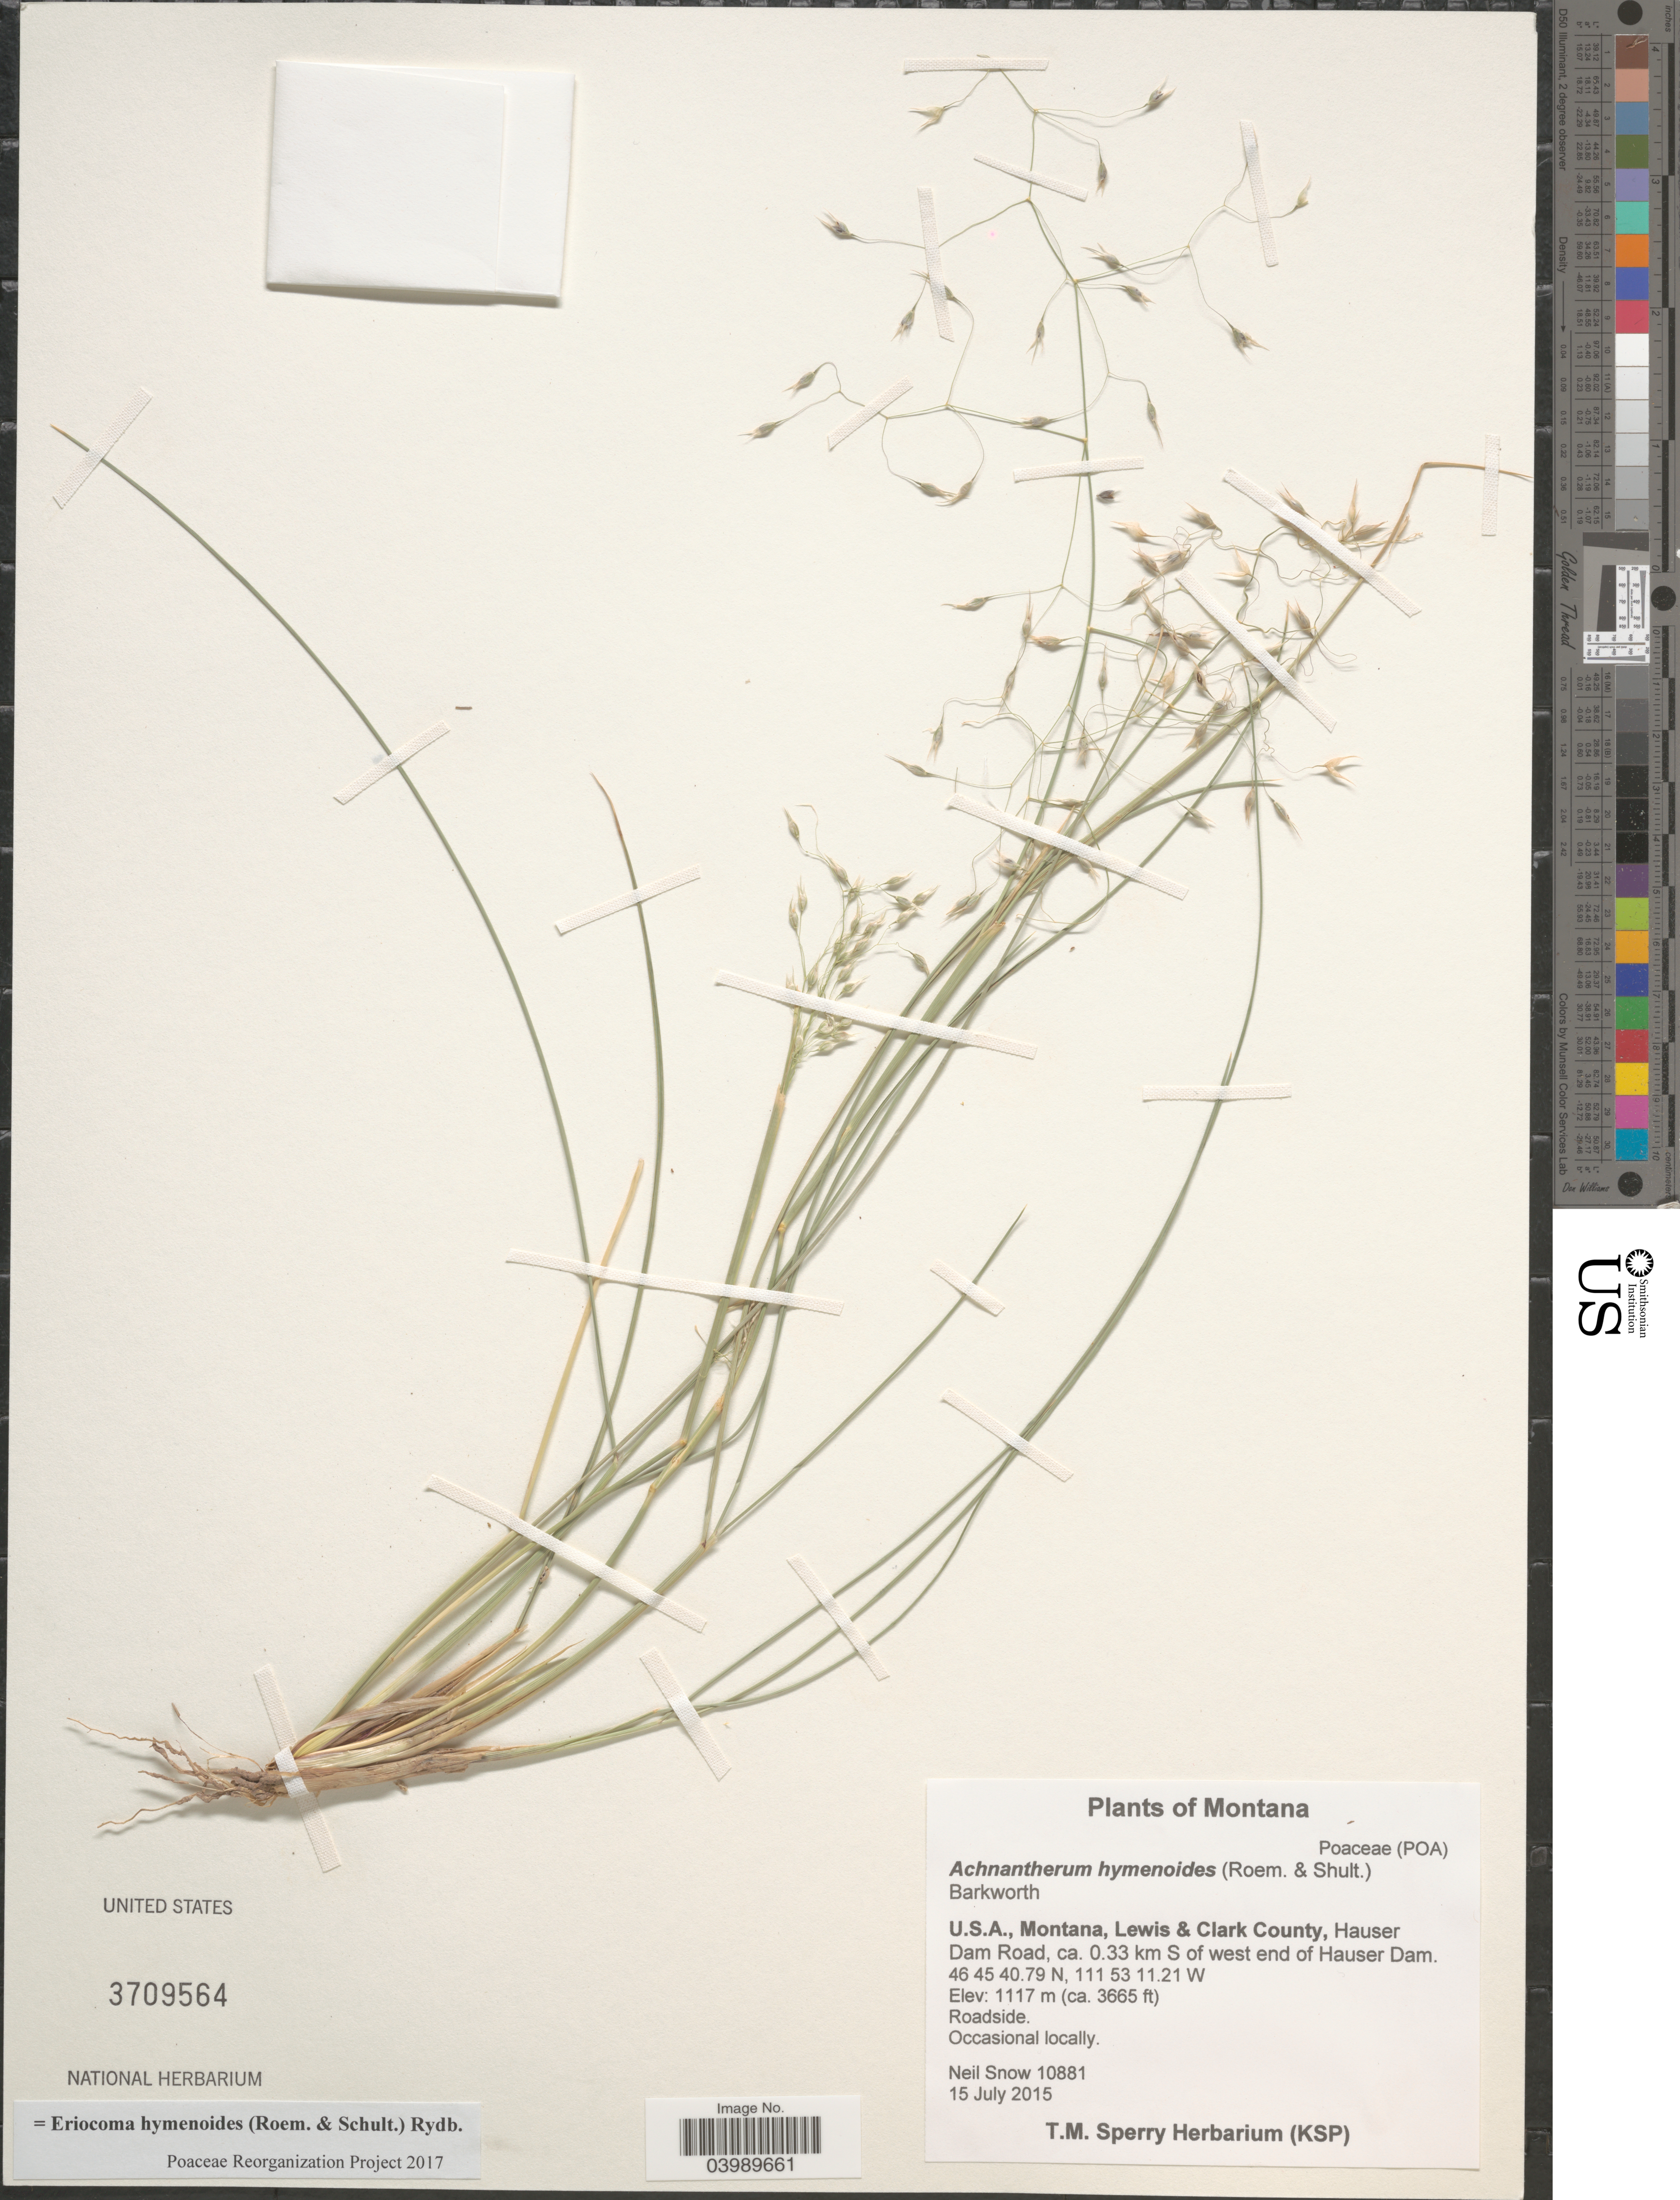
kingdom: Plantae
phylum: Tracheophyta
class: Liliopsida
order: Poales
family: Poaceae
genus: Eriocoma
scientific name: Eriocoma hymenoides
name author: (Roem. & Schult.) Rydb.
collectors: N. Snow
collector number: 10881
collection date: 2015-07-15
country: United States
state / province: Montana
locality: Lewis & Clark County, Hauser Dam Road, ca. 0.33 km S of west end of Hauser Dam.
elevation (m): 1117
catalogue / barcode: US 3709564